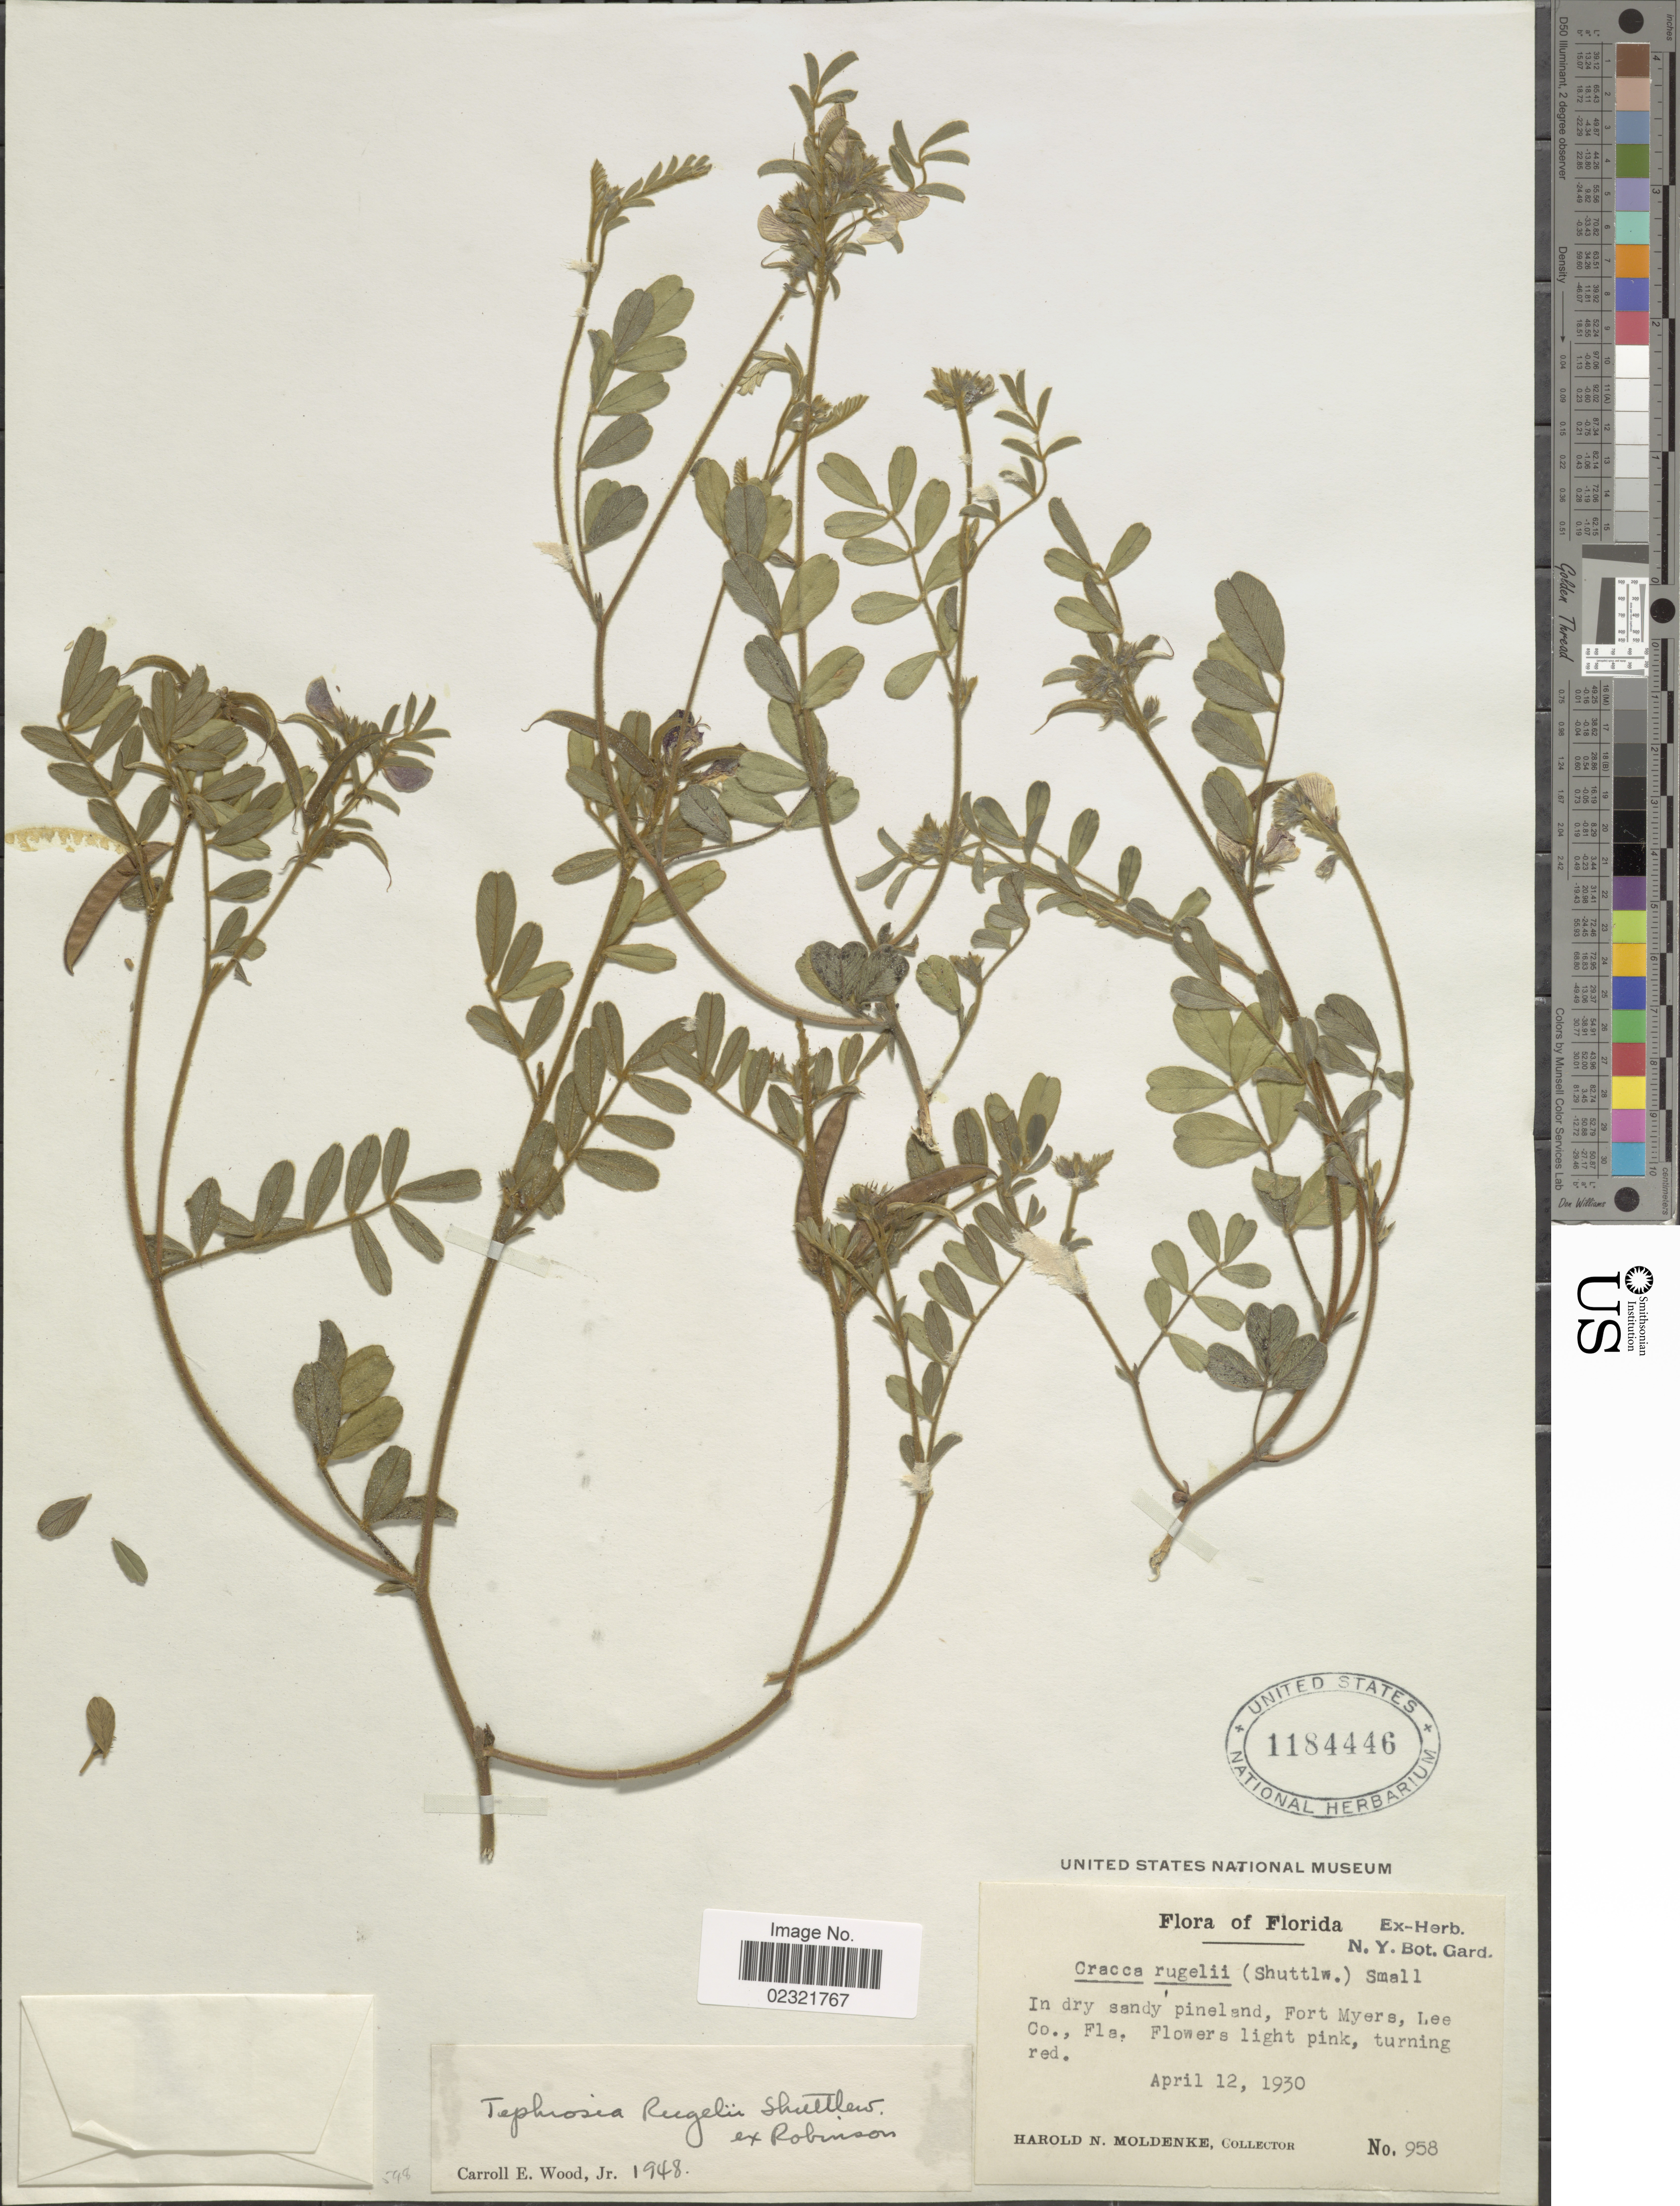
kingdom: Plantae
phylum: Tracheophyta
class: Magnoliopsida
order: Fabales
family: Fabaceae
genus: Tephrosia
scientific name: Tephrosia rugelii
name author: Shuttlew.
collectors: H. N. Moldenke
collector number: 958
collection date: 1930-04-12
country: United States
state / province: Florida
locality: Fort Myers, Lee Co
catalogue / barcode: US 1184446